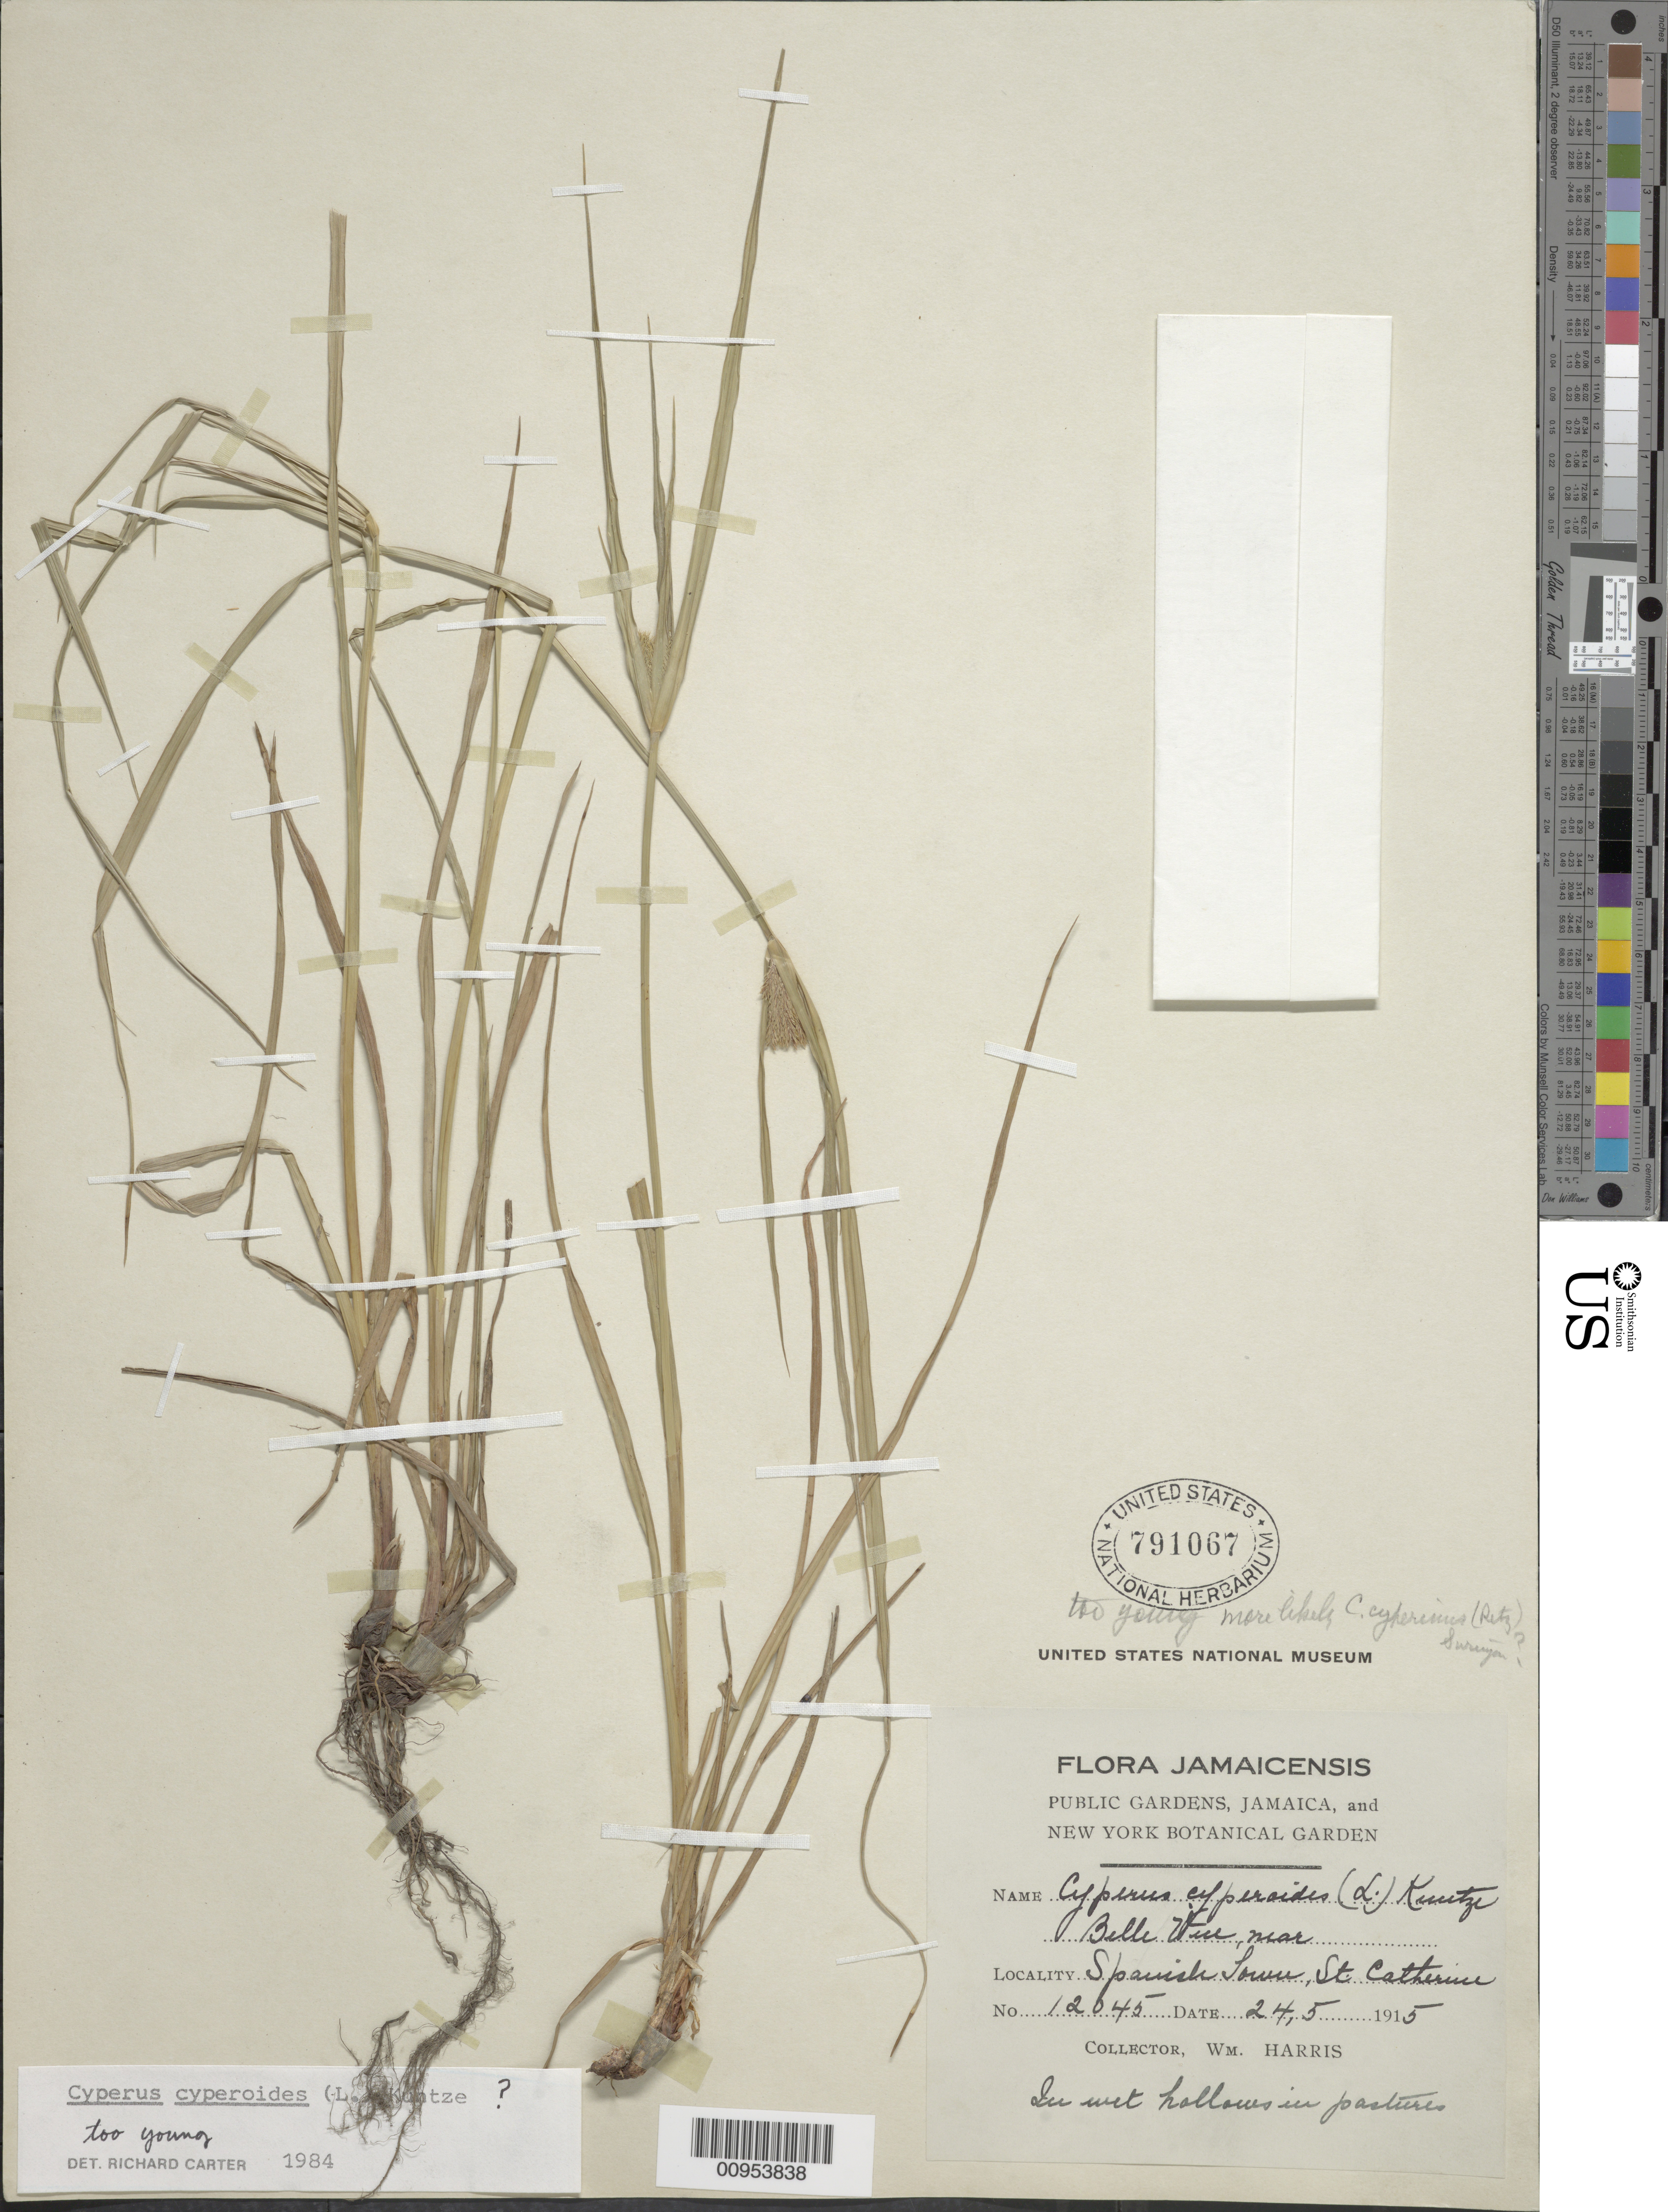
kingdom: Plantae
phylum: Tracheophyta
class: Liliopsida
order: Poales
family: Cyperaceae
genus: Cyperus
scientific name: Cyperus cyperoides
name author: (L.) Kuntze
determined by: Carter, R.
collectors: W. H. Harris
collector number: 12045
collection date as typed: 24 May 1915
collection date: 1915-05-24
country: Jamaica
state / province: Saint Catherine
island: Jamaica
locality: Belle View, near Spanish Town, pastures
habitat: In wet hollows in pastures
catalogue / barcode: US 791067